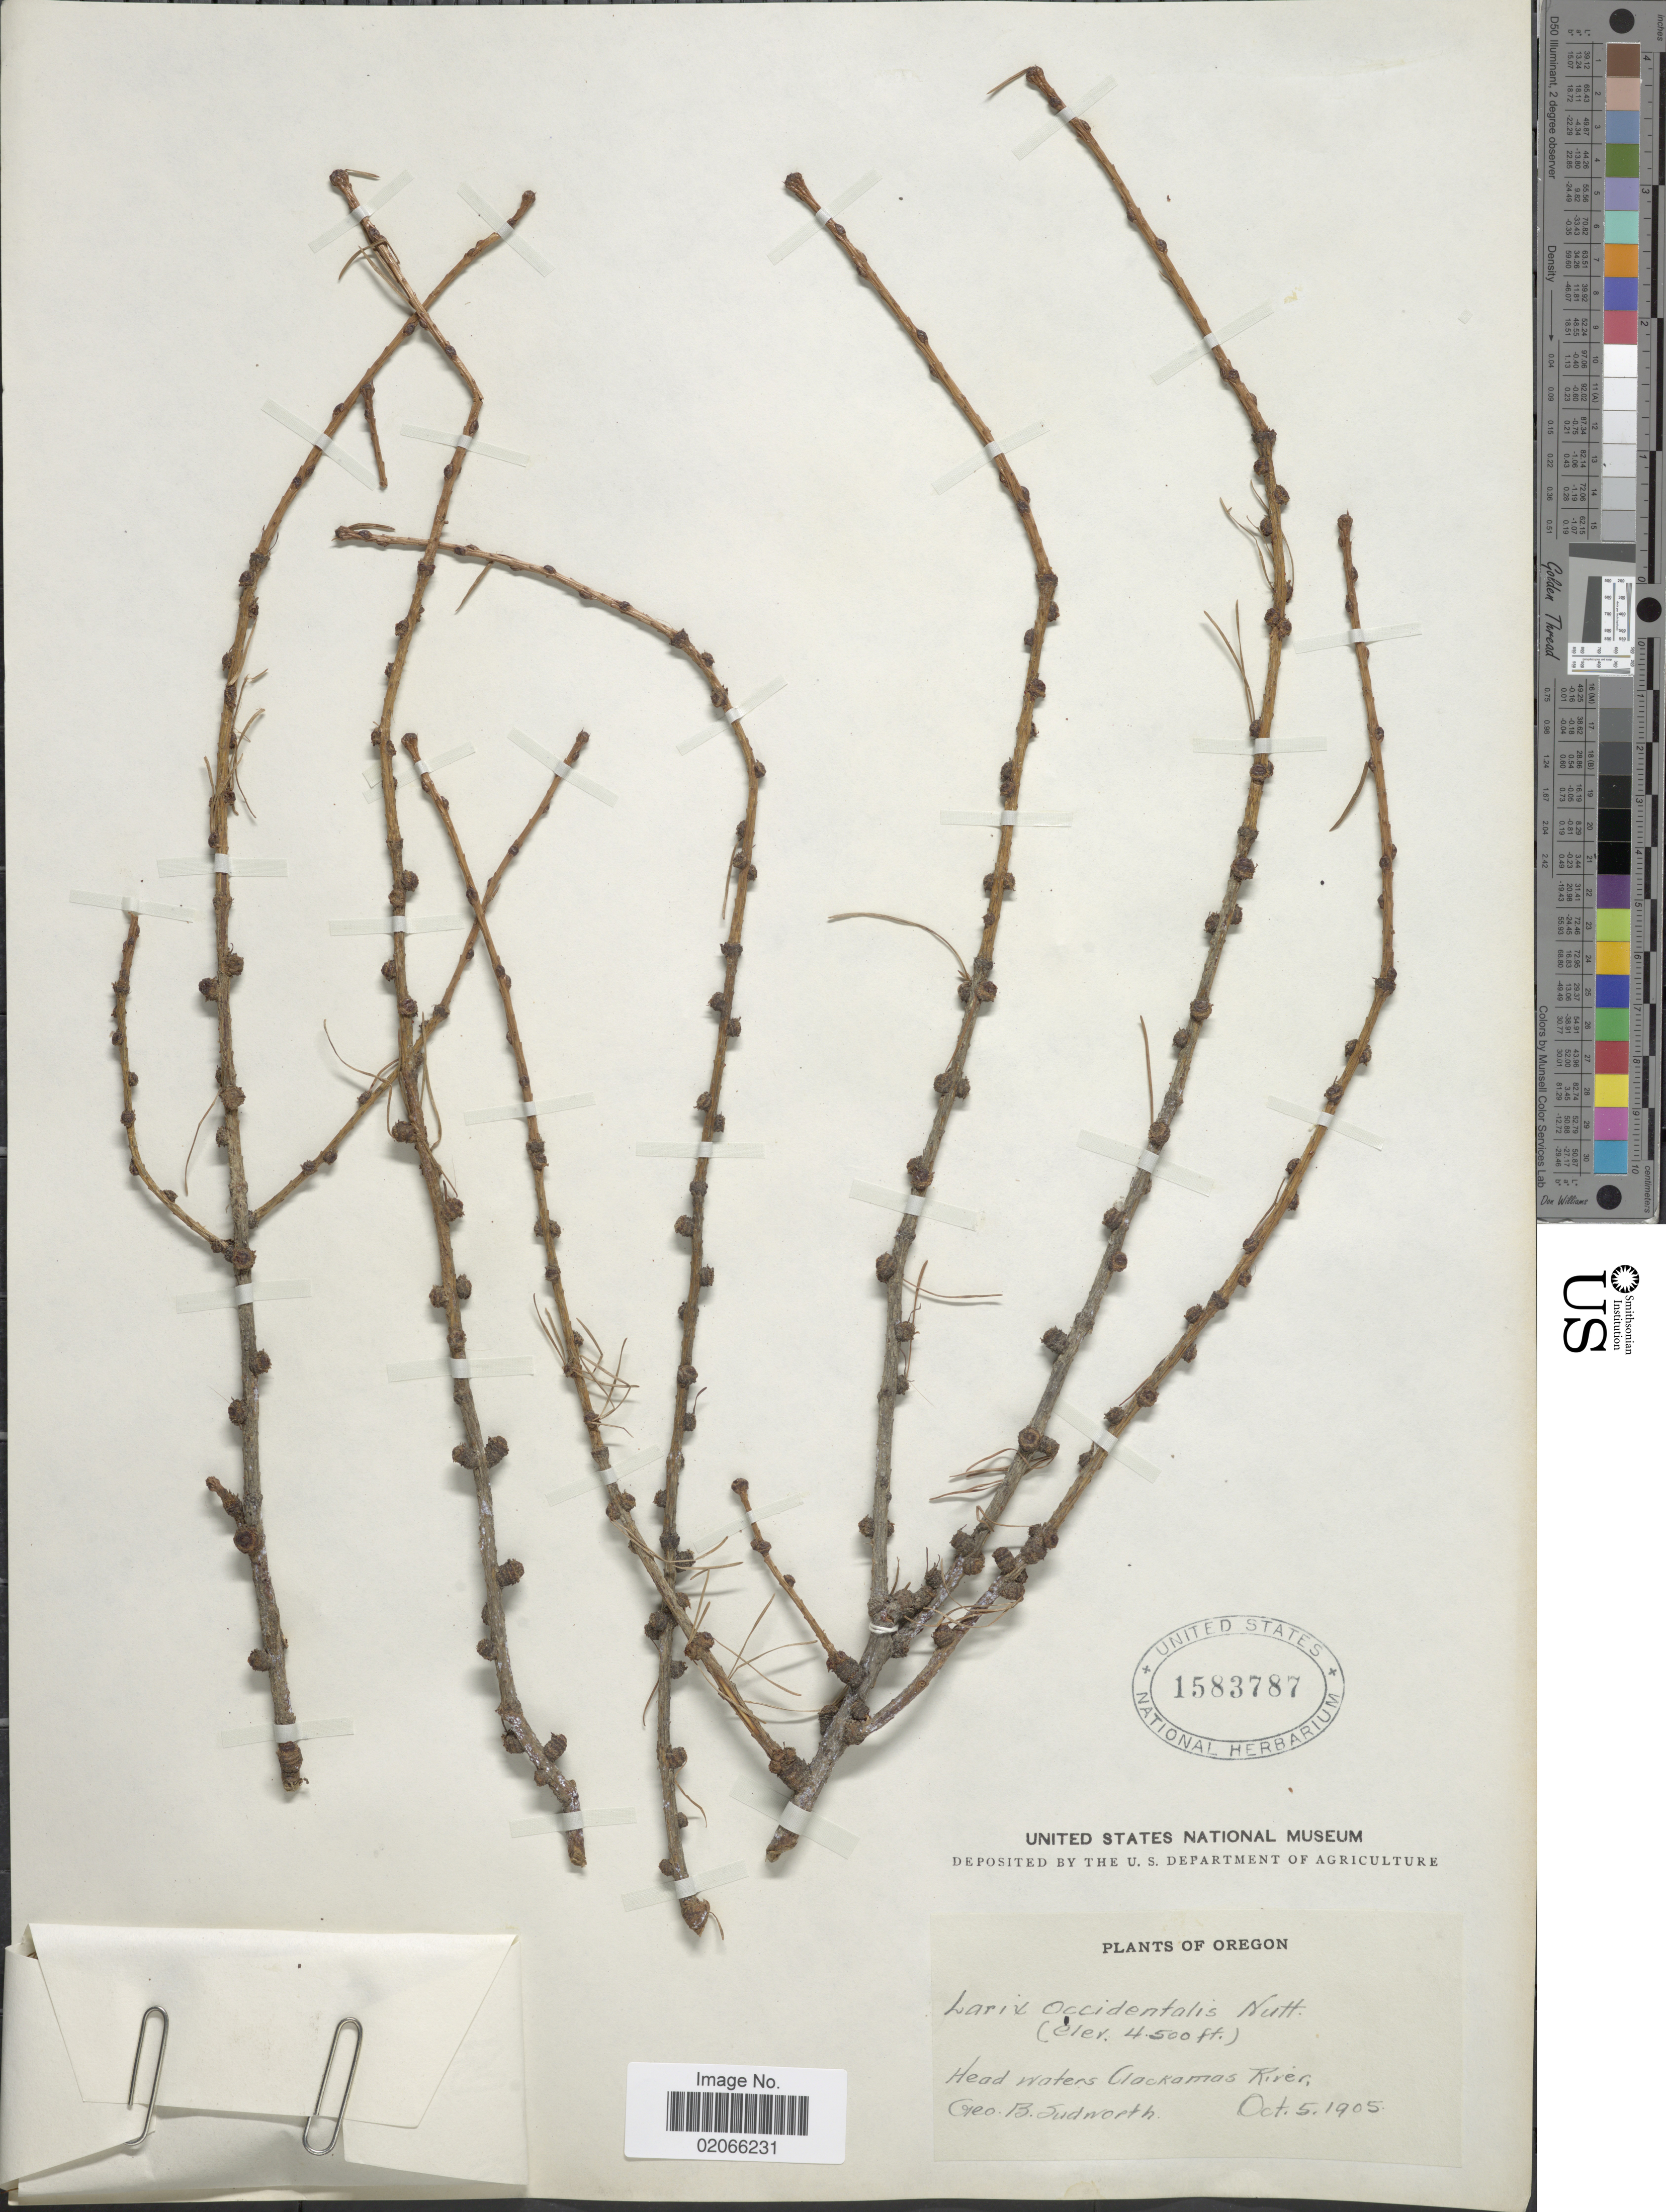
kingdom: Plantae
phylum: Tracheophyta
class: Pinopsida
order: Pinales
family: Pinaceae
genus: Larix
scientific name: Larix occidentalis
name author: Nutt.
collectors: G. B. Sudworth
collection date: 1905-10-05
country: United States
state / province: Oregon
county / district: Clackamas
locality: Head waters Clackamas River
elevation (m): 1372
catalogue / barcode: US 1583787